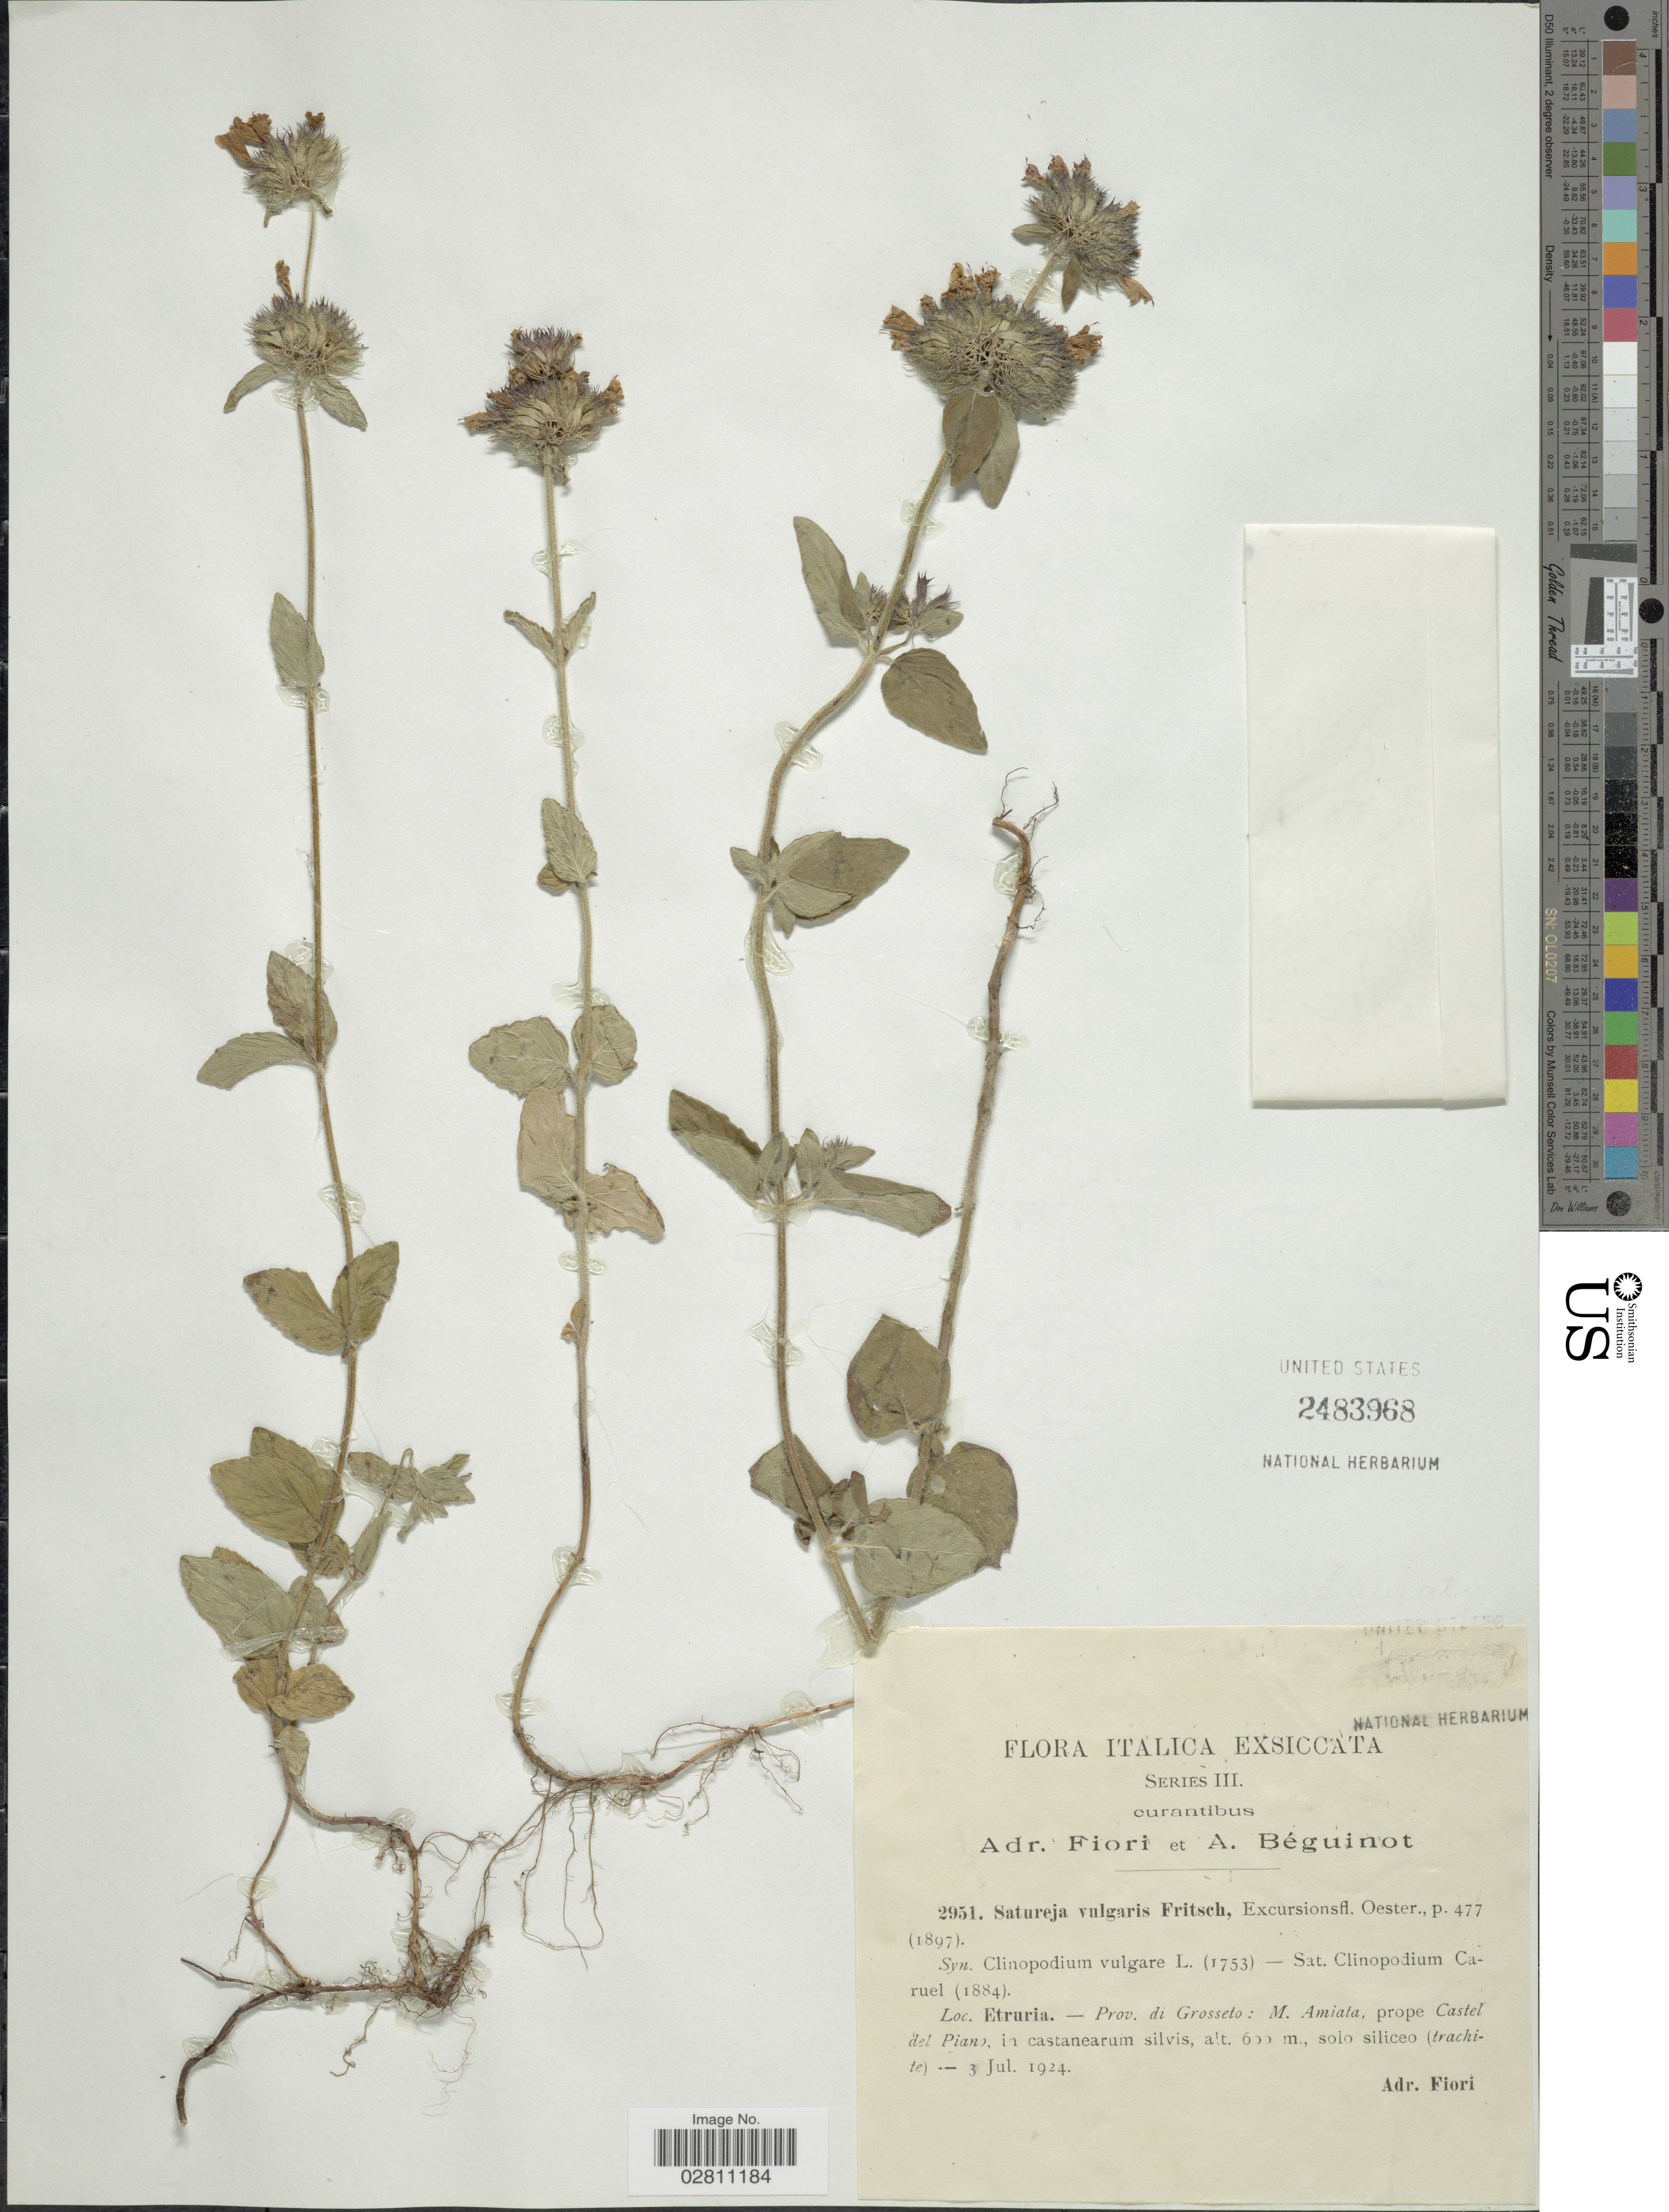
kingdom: Plantae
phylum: Tracheophyta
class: Magnoliopsida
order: Lamiales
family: Lamiaceae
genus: Clinopodium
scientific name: Clinopodium vulgare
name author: L.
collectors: A. Fiori & A. Béguinot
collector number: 2951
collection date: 1924-07-03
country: Italy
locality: Etruria. - Prov. di Grosseto: M. Amiata, prope Castel del Piano, in castanearum silvis, solo siliceo (trachite).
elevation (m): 600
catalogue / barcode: US 2483968